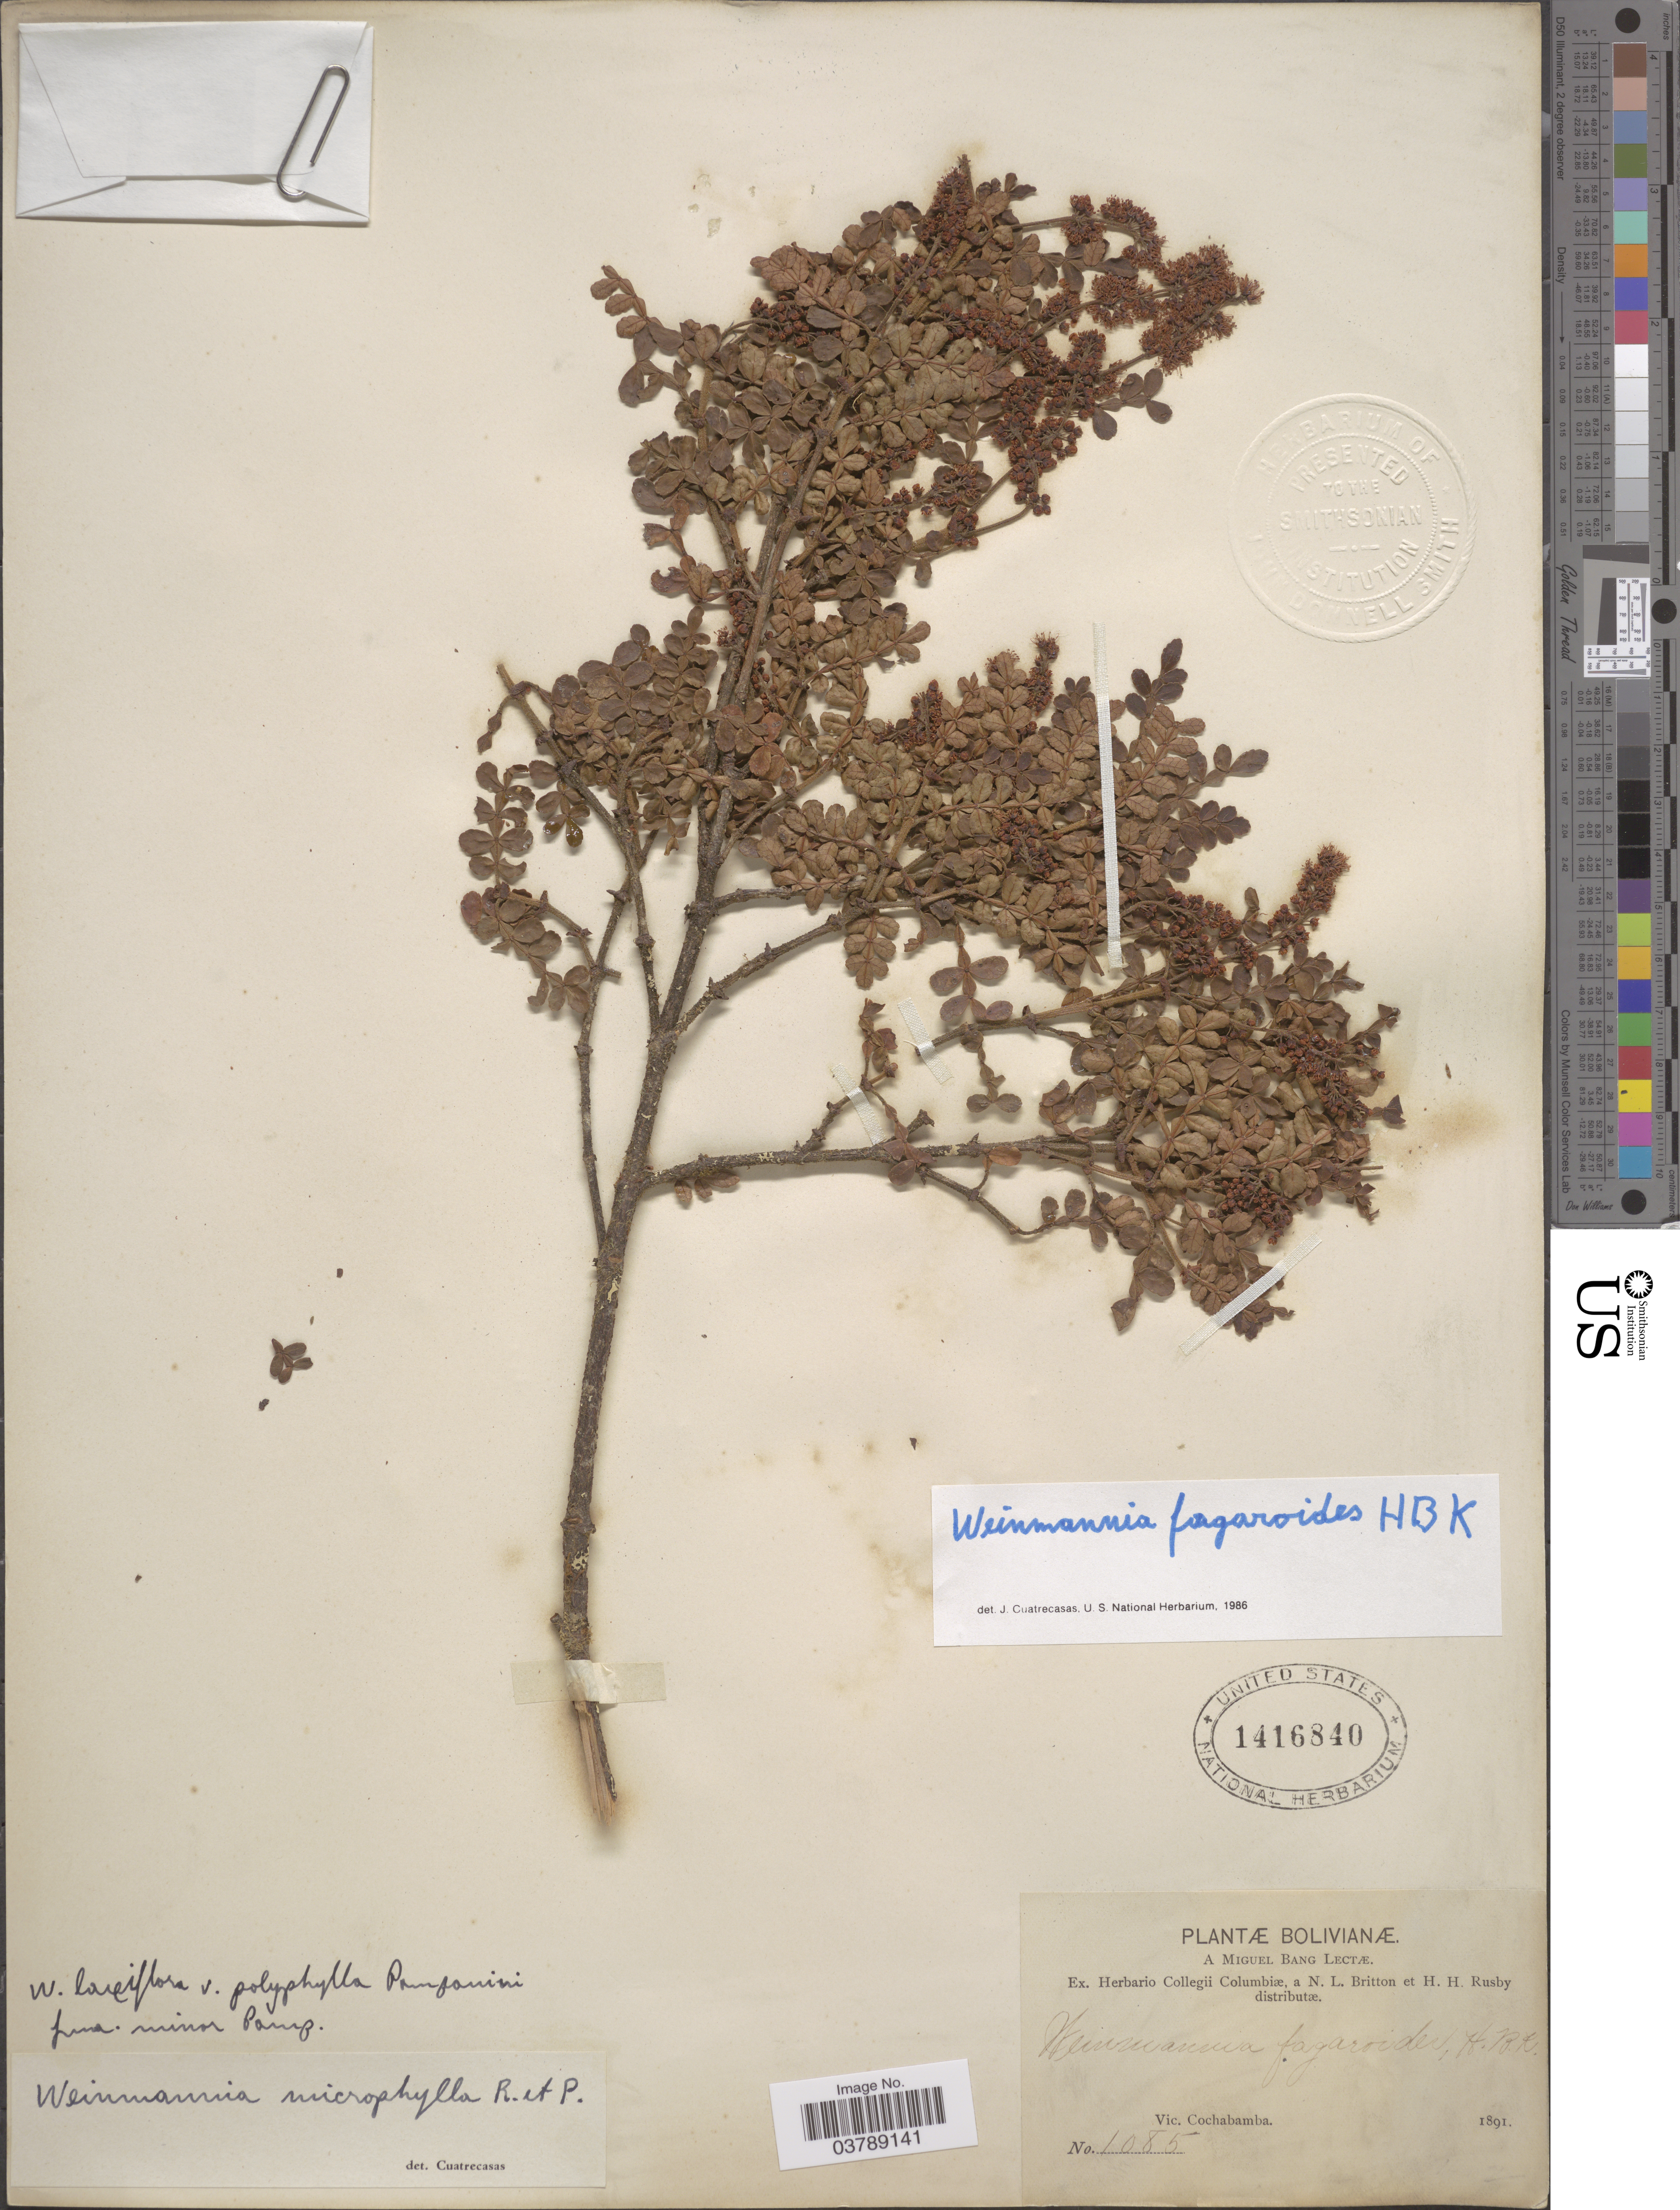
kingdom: Plantae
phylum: Tracheophyta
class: Magnoliopsida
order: Oxalidales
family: Cunoniaceae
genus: Weinmannia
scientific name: Weinmannia fagaroides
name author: Kunth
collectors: M. Bang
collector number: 1085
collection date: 1891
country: Bolivia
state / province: Cochabamba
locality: Vic. Cochabamba.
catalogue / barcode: US 1416840